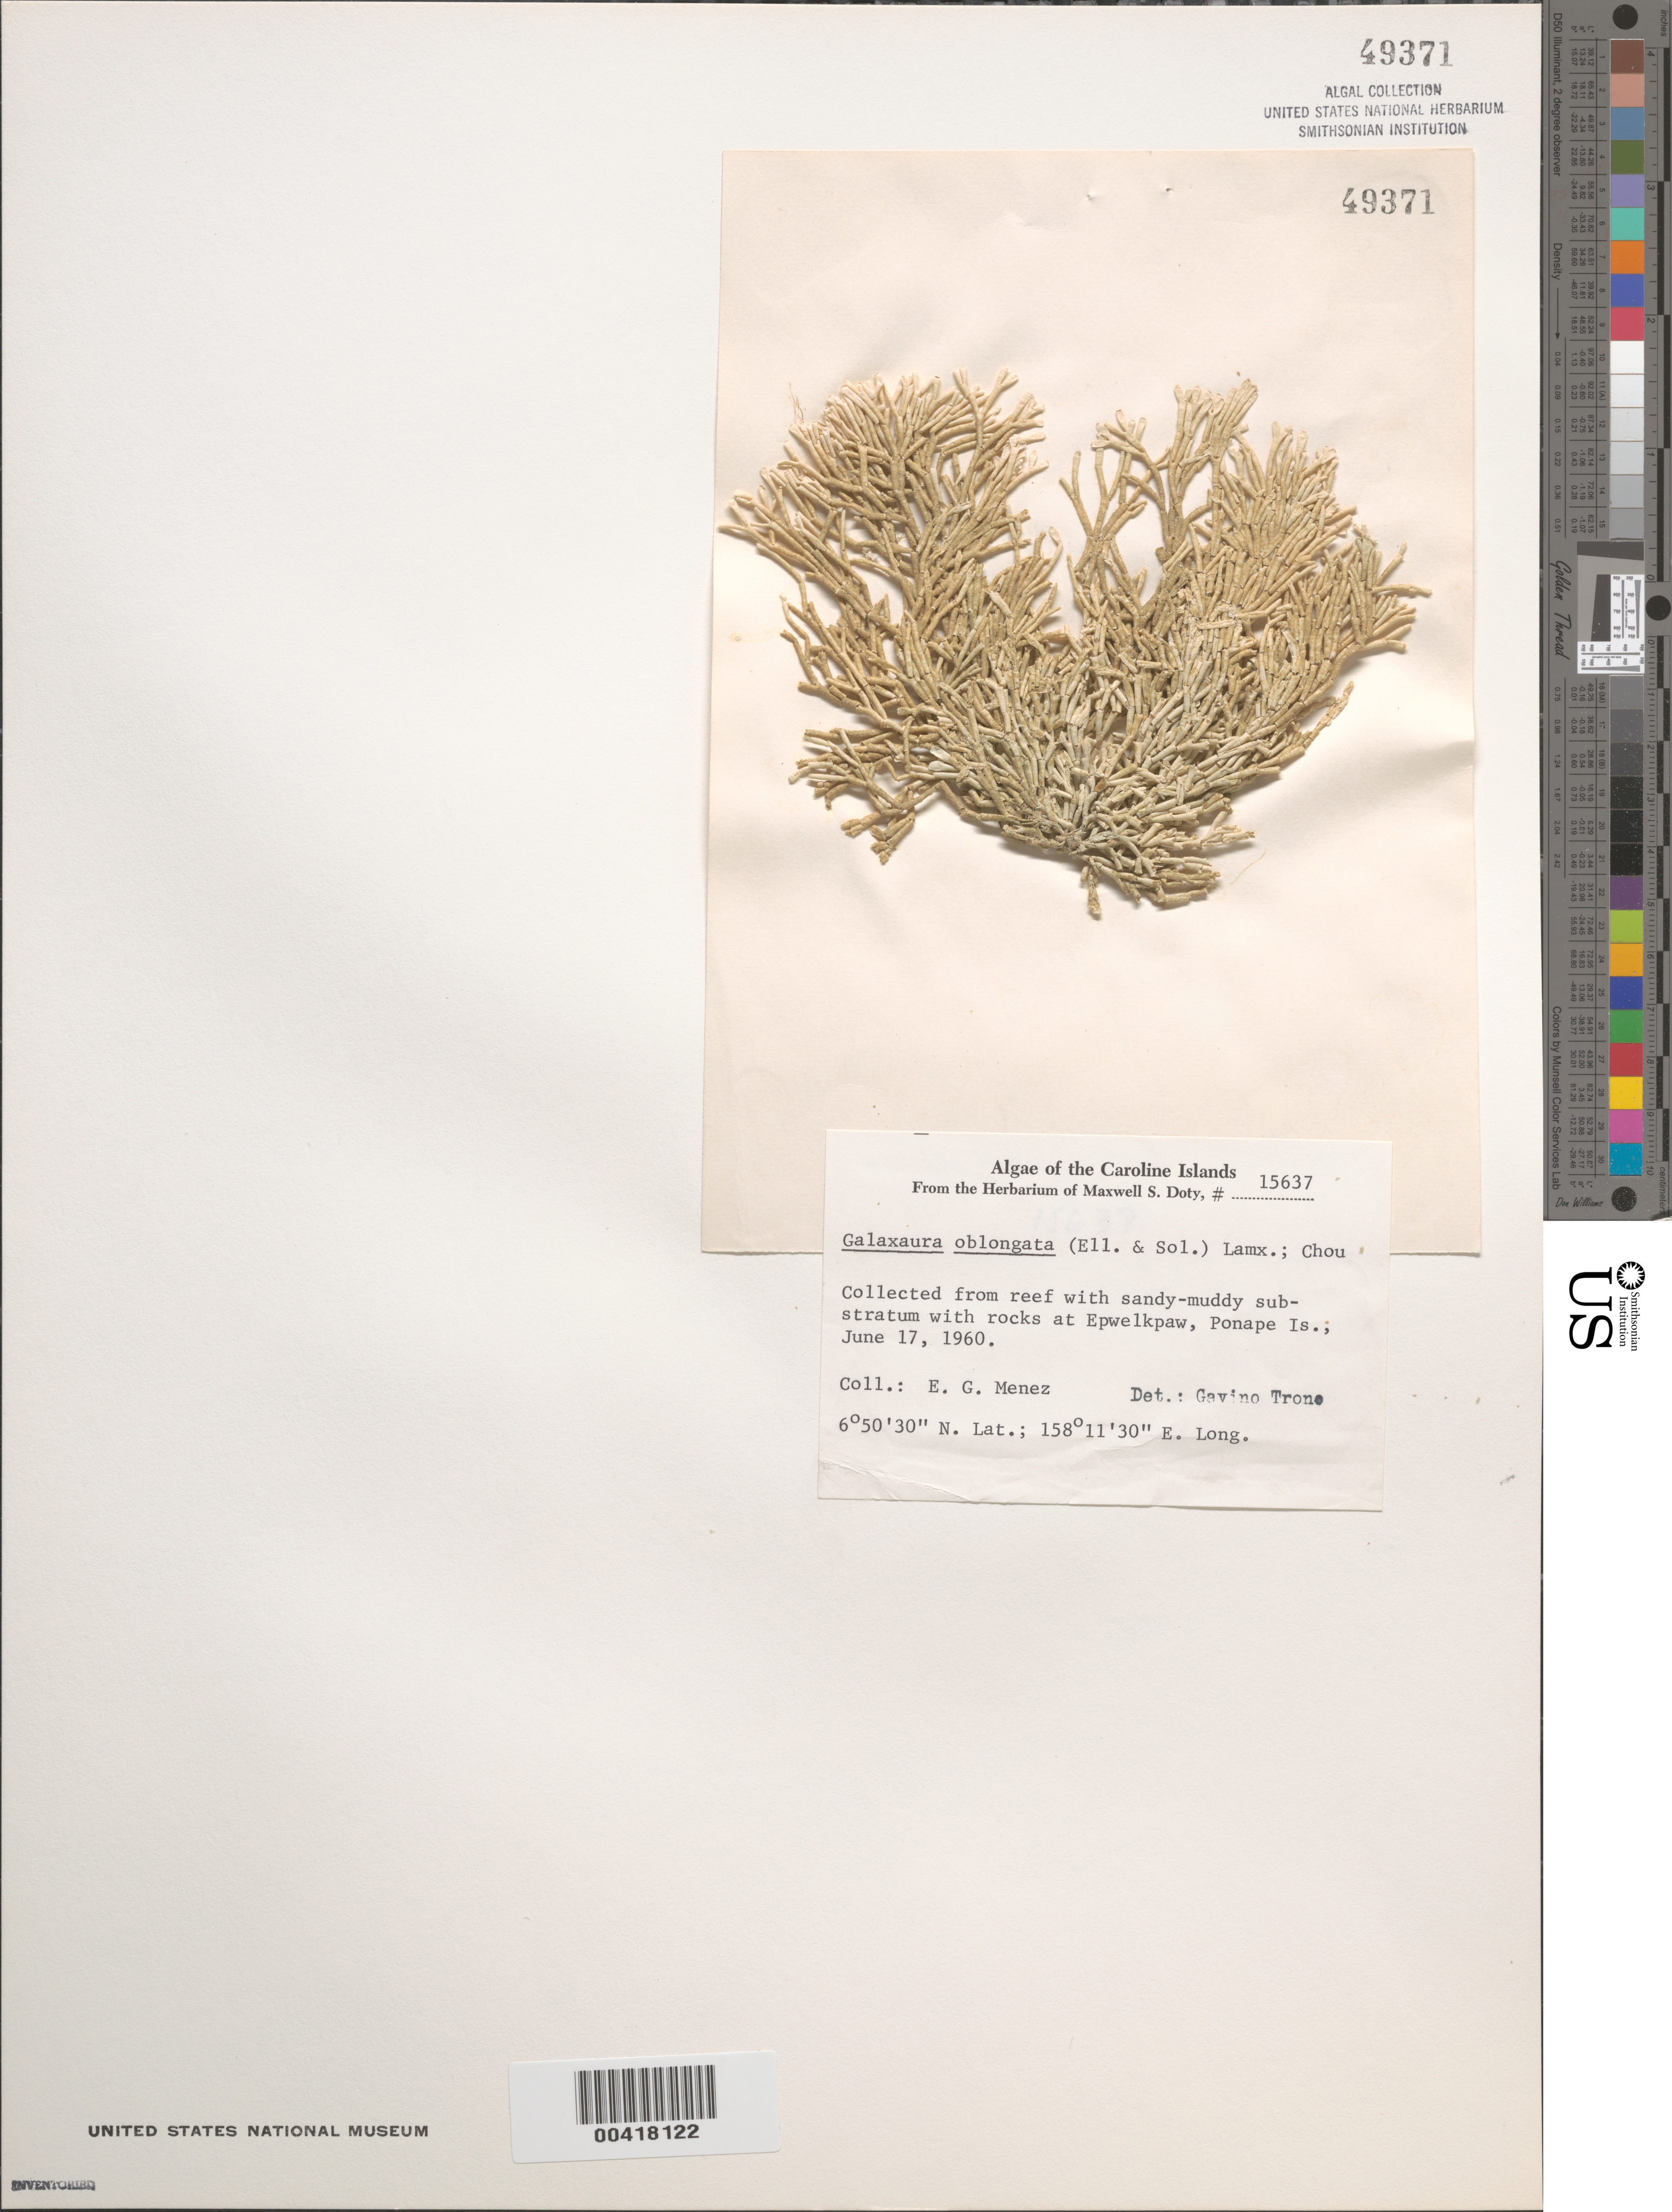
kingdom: Plantae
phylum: Rhodophyta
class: Florideophyceae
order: Nemaliales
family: Galaxauraceae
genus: Tricleocarpa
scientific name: Tricleocarpa fragilis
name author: (L.) Huisman & R.A. Towns.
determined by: Algae name updating Project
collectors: Meñez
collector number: MSD 15637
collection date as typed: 17 Jun 1960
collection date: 1960-06-17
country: Micronesia, Federated States of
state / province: Pohnpei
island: Pohnpei [Ponape] Islands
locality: Epwelkapw Islet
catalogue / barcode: US 49371